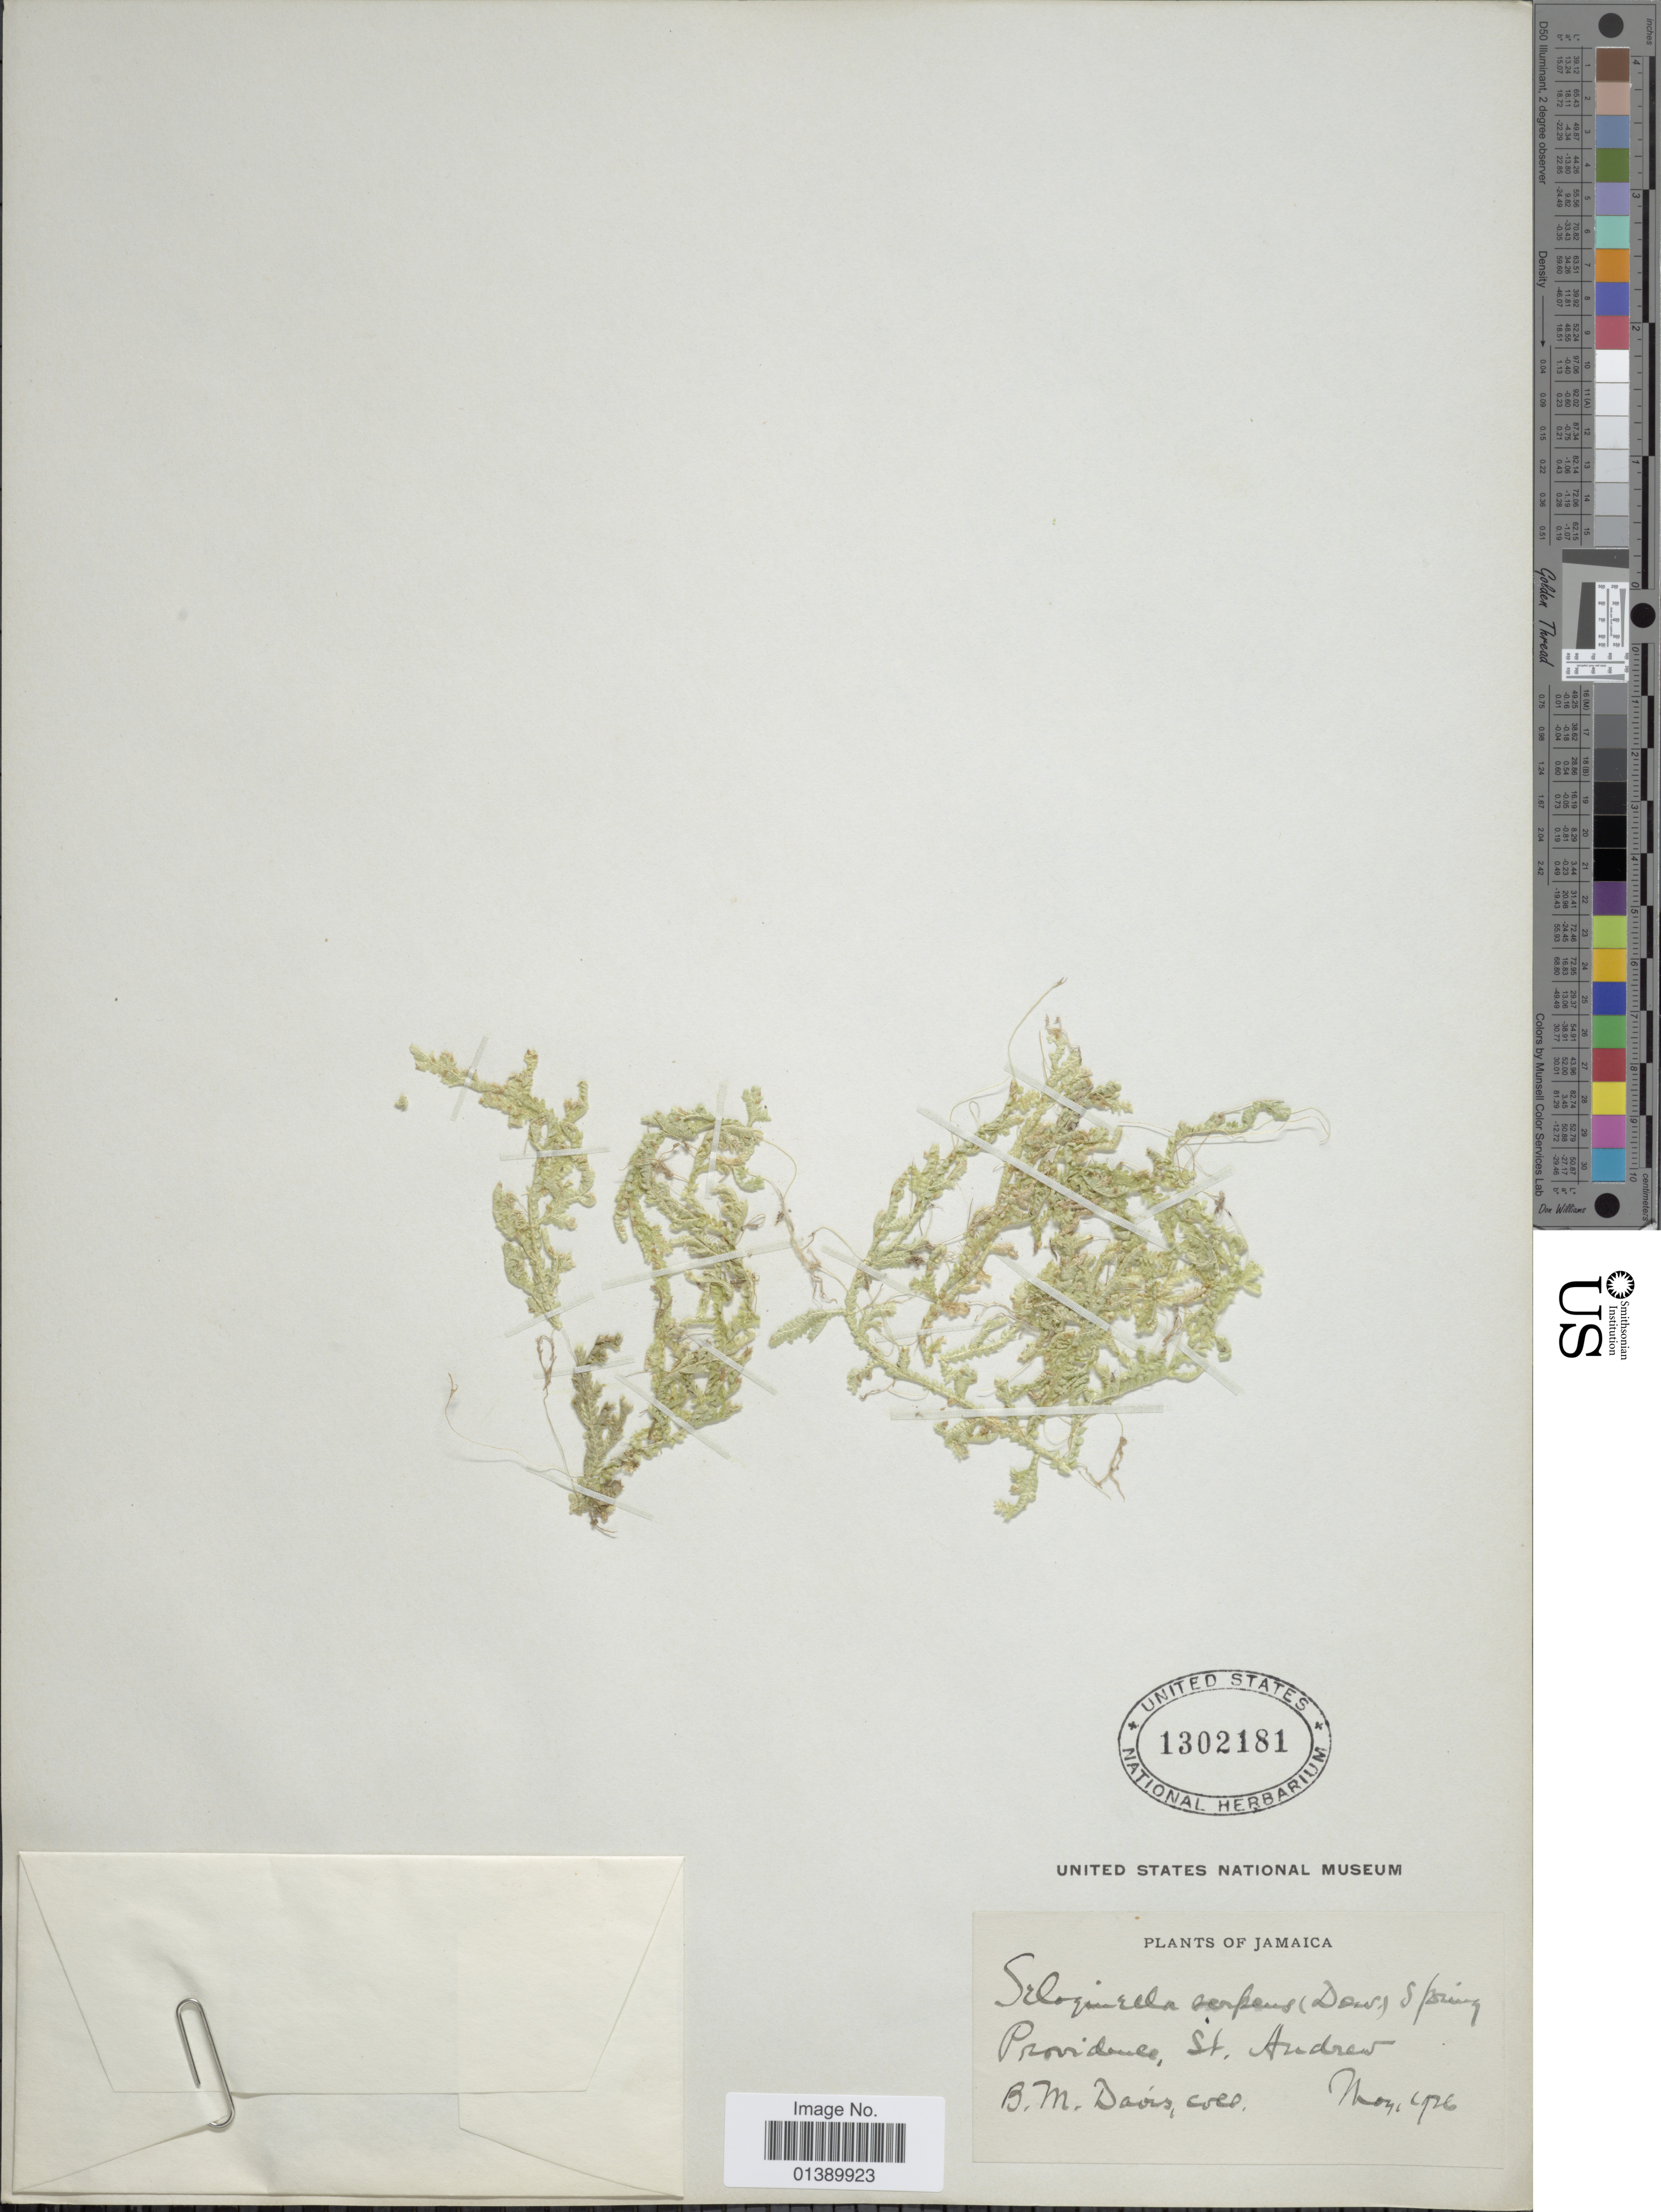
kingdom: Plantae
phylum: Tracheophyta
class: Lycopodiopsida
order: Selaginellales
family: Selaginellaceae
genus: Selaginella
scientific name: Selaginella serpens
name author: (Desv. ex Poir.) Spring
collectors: B. Davis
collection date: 1926-05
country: Jamaica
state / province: Saint Andrew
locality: Providence, St Andrew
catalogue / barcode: US 1302181